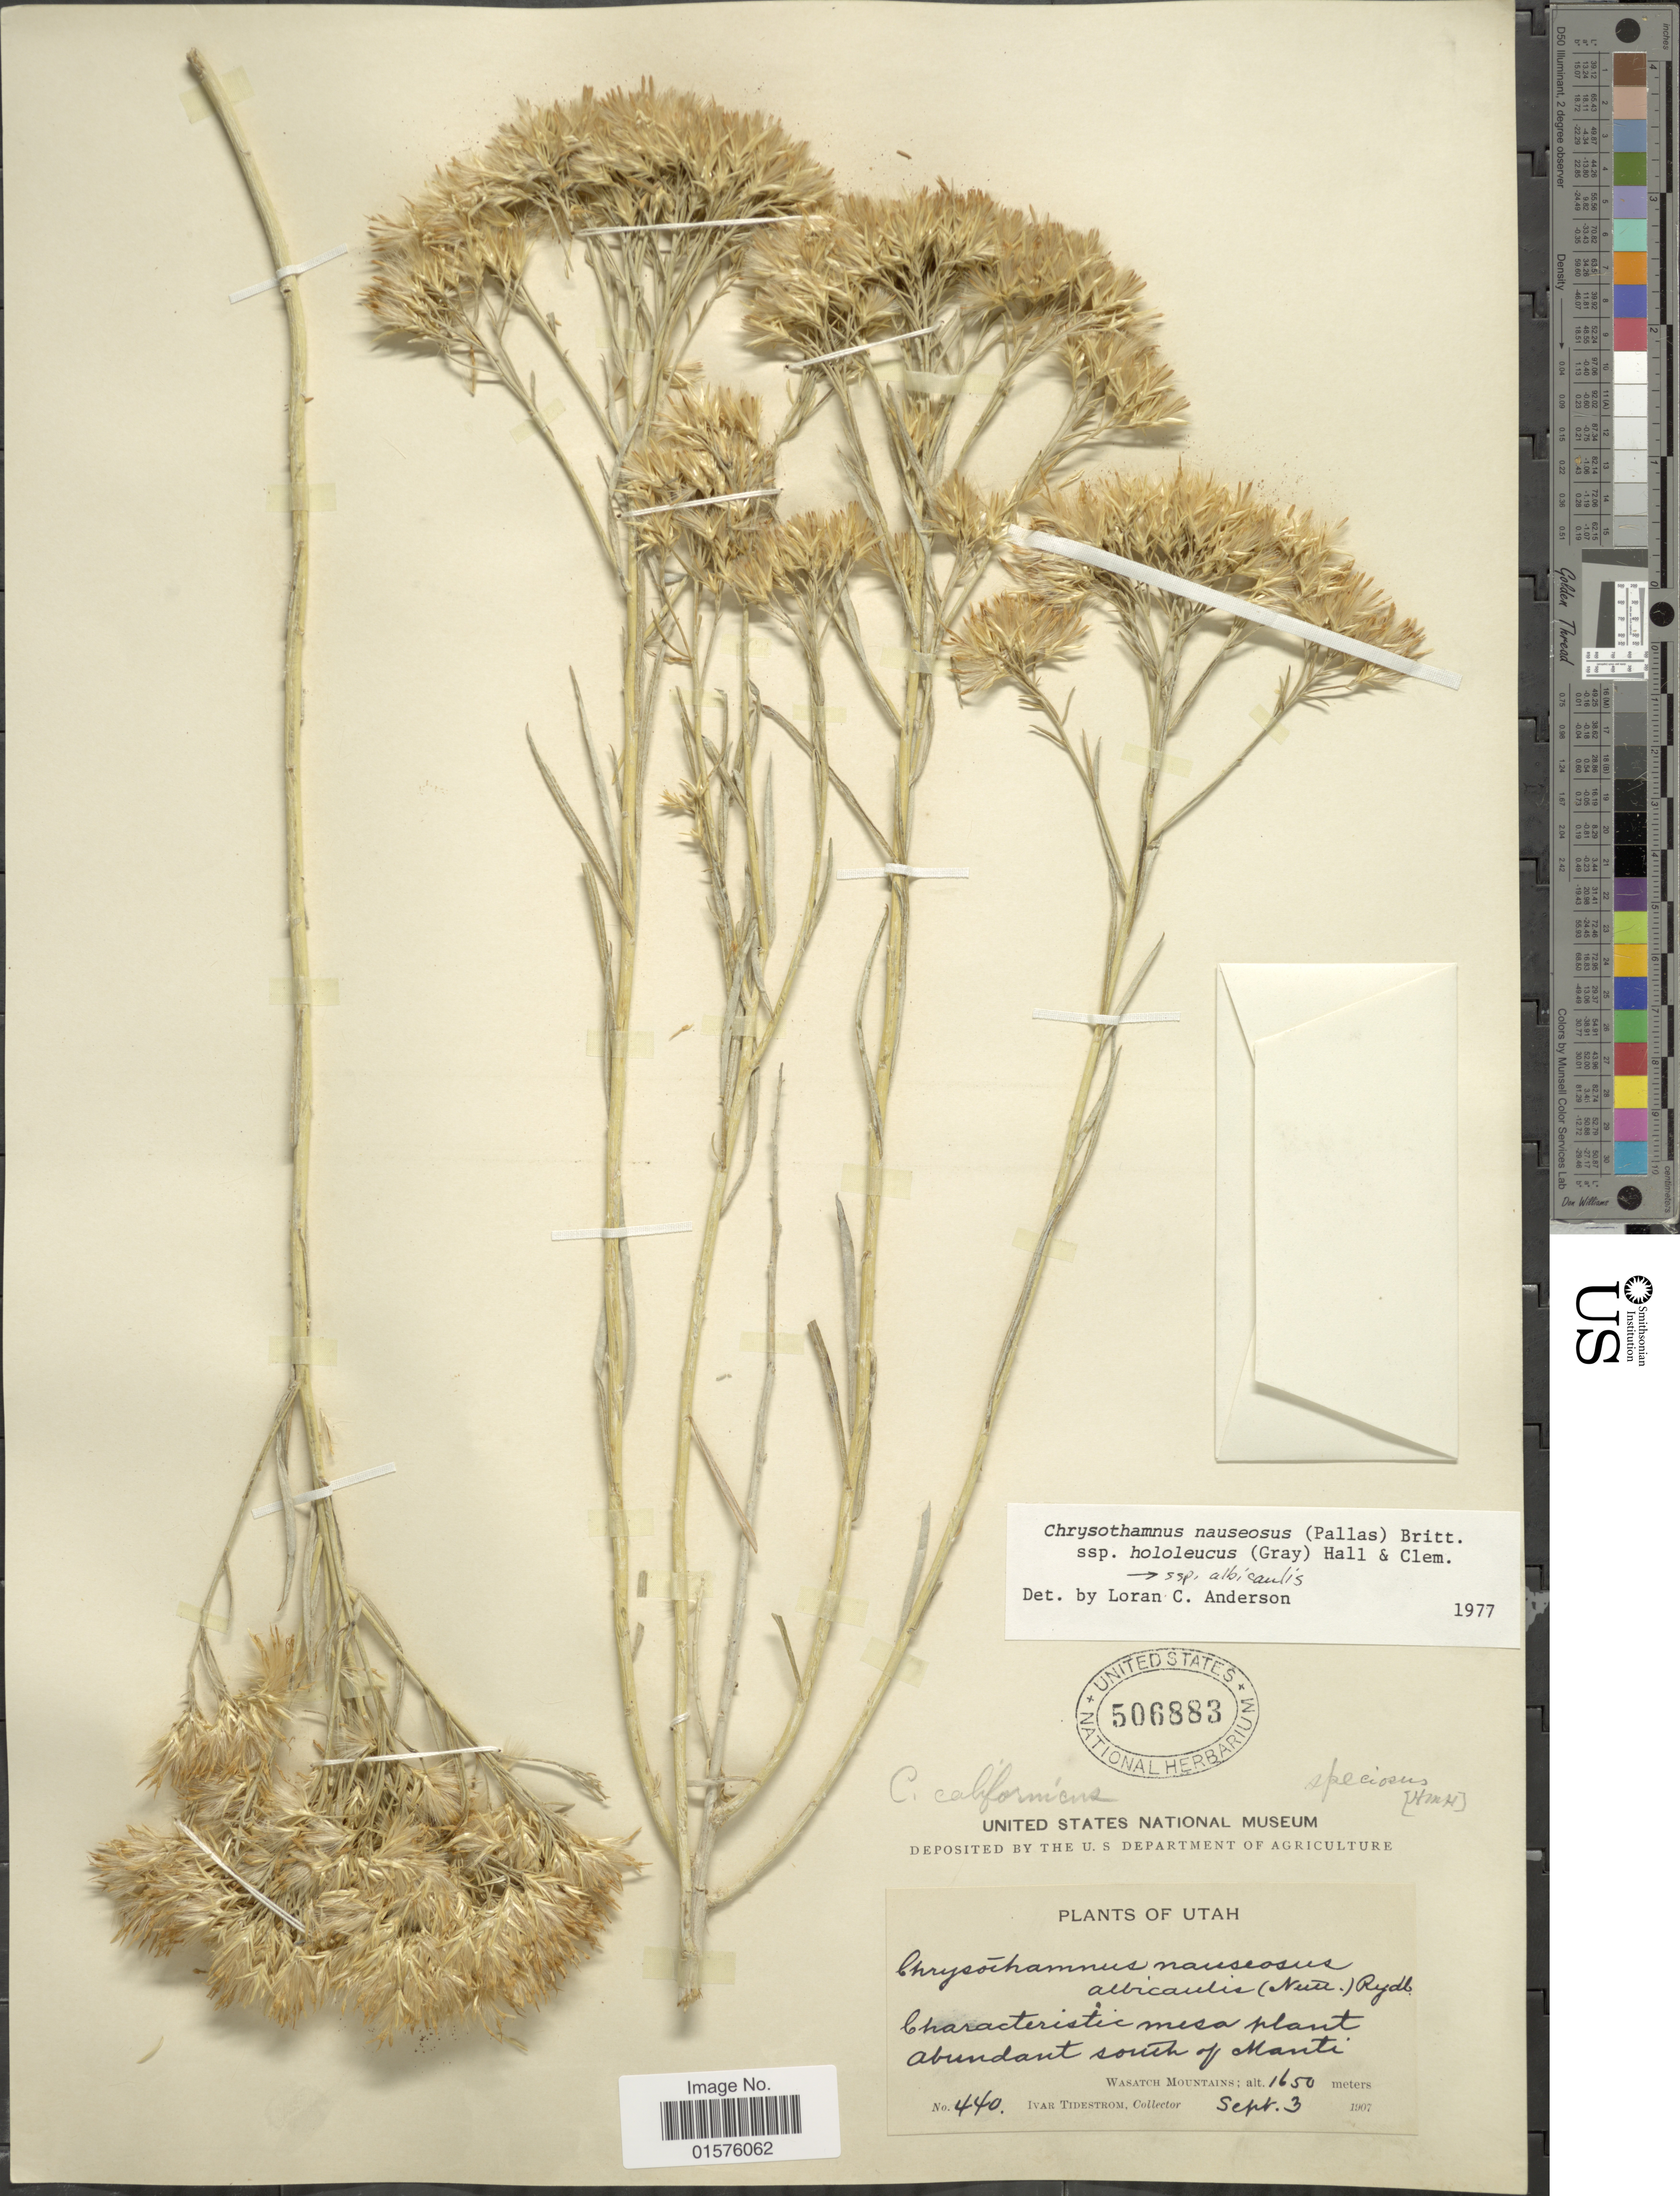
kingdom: Plantae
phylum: Tracheophyta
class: Magnoliopsida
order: Asterales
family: Asteraceae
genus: Ericameria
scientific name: Ericameria nauseosa var. hololeuca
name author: (A. Gray) G.L. Nesom & G.I. Baird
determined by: Urbatsch, Lowell E., Curator (LSU), Louisiana State University (UNITED STATES)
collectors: I. F. Tidestrom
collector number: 440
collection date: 1907-09-03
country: United States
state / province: Utah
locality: Wasatch Mountains, South of Manti.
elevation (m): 1650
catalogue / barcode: US 506883